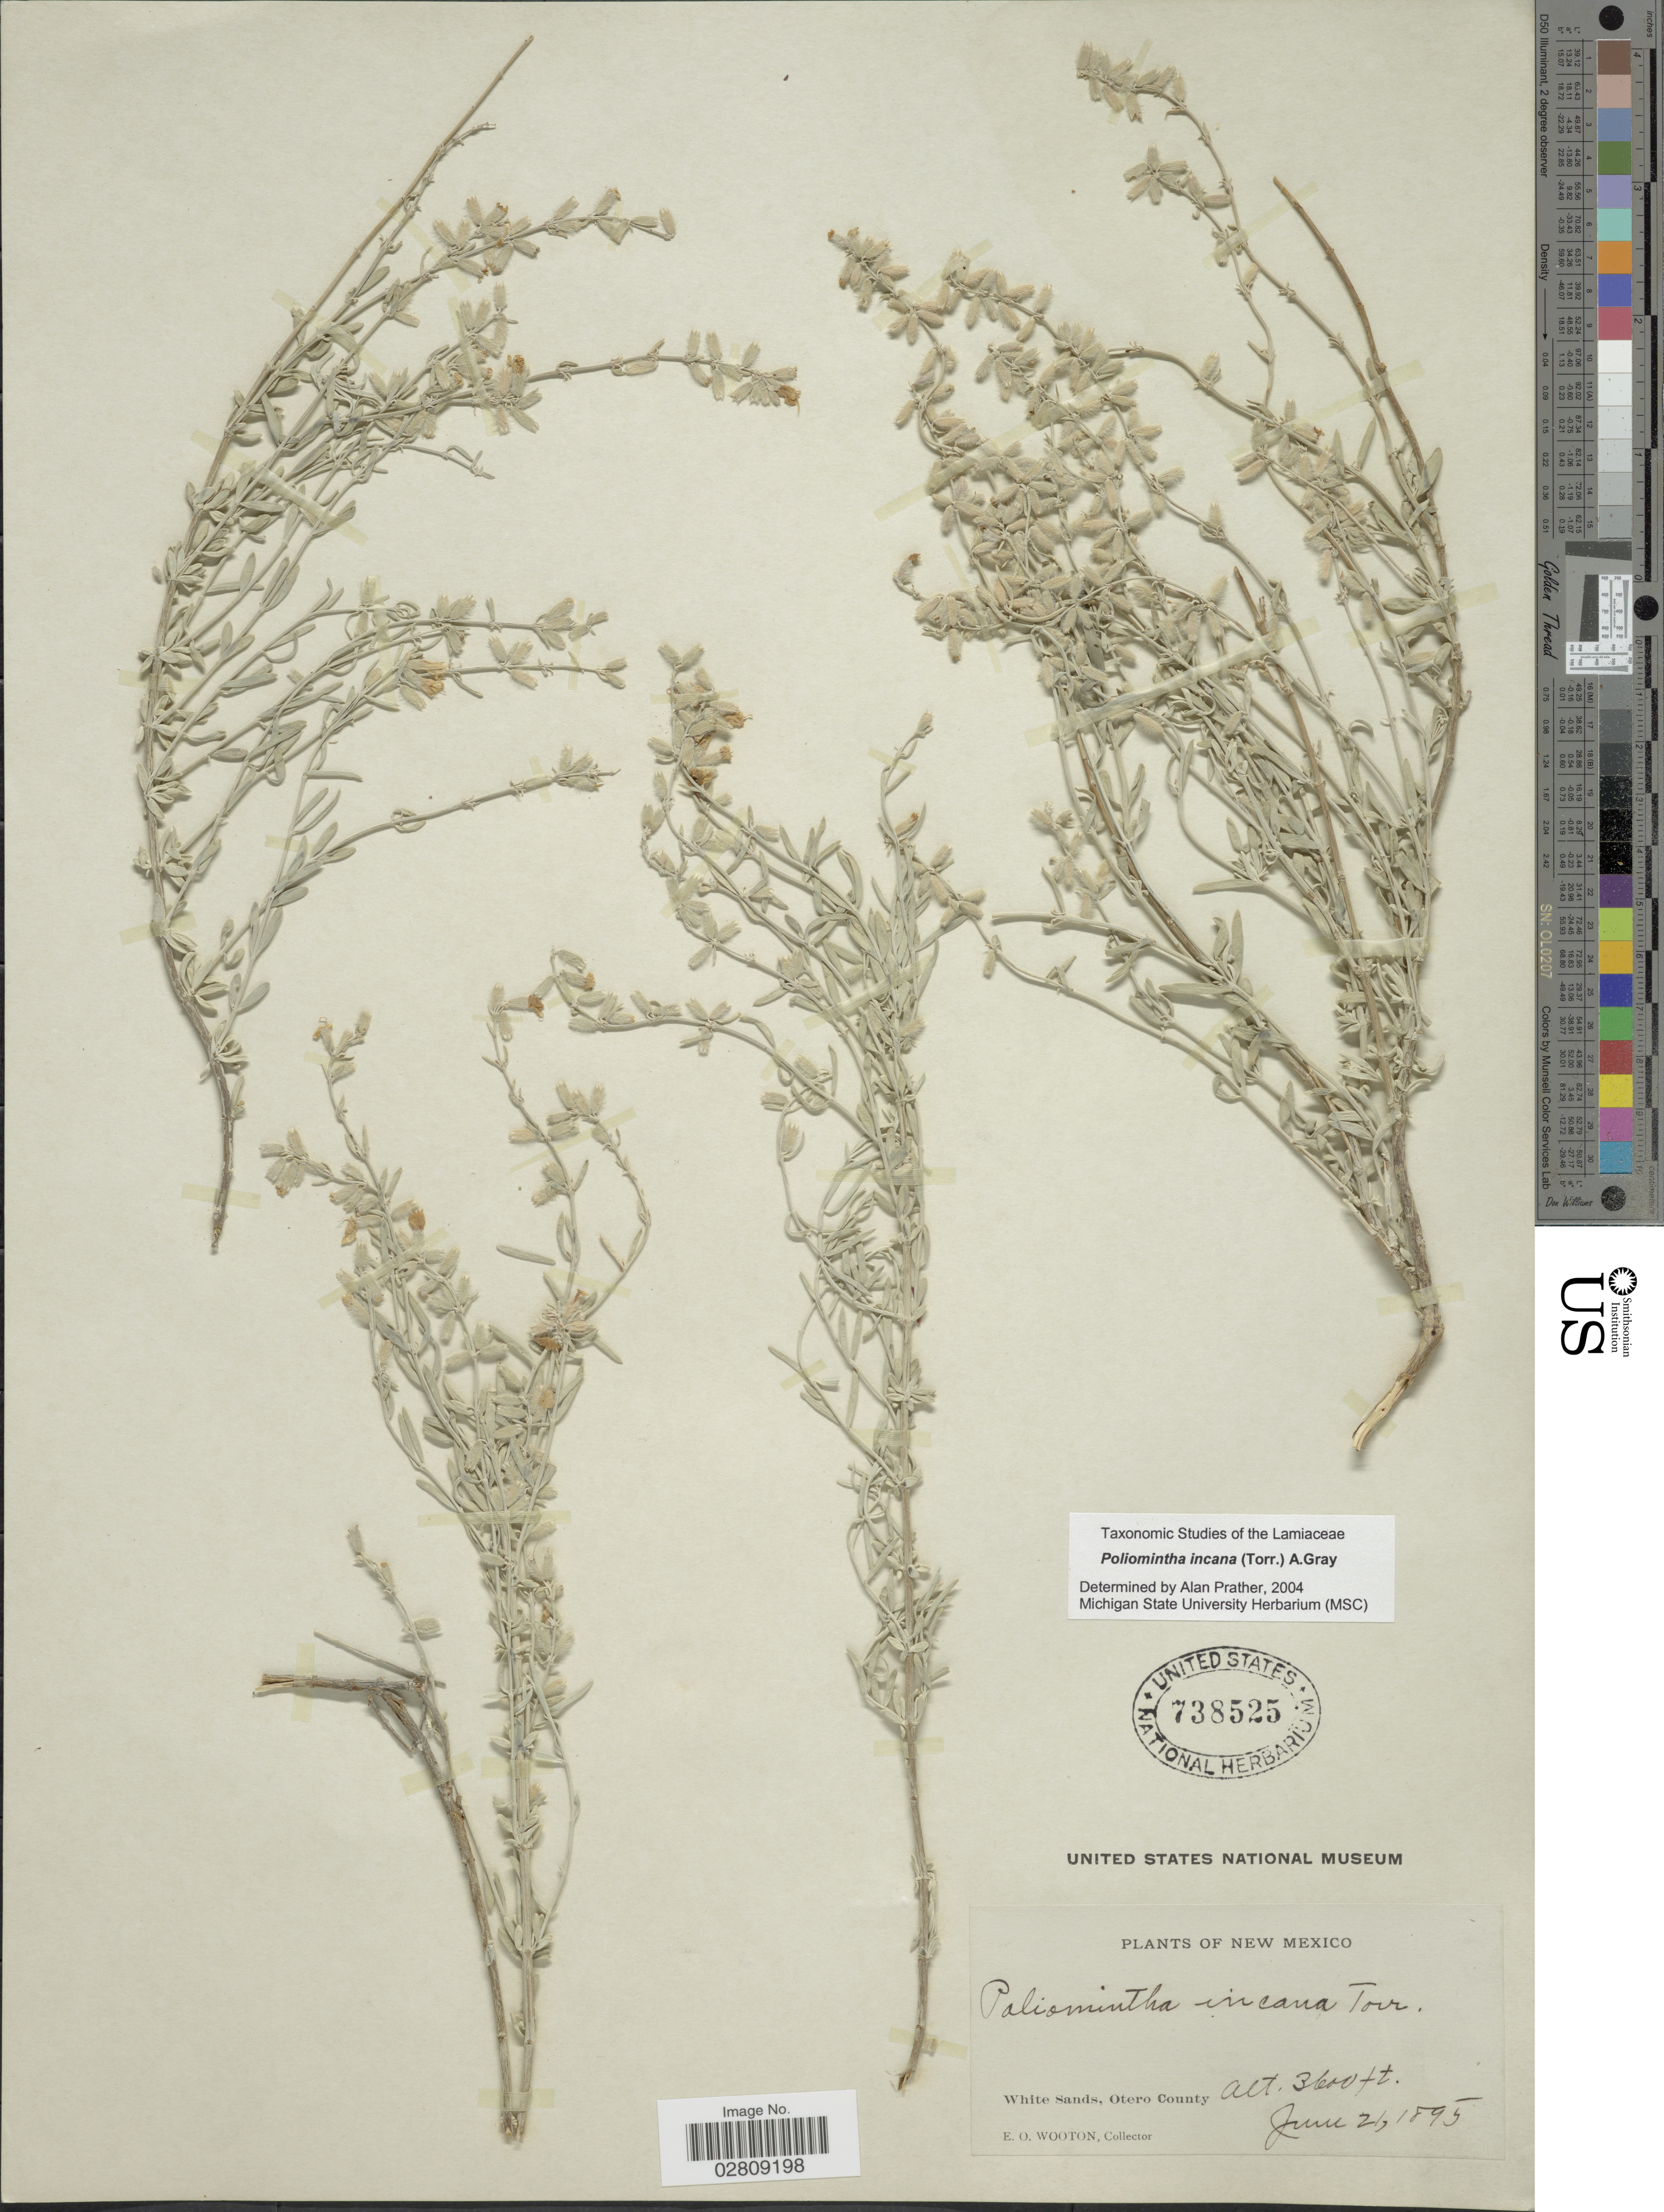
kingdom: Plantae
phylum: Tracheophyta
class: Magnoliopsida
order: Lamiales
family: Lamiaceae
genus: Poliomintha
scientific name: Poliomintha incana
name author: (Torr.) A. Gray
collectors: E. O. Wooton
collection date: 1895-06-21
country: United States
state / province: New Mexico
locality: White Sands, Otero County.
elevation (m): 1097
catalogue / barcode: US 738525